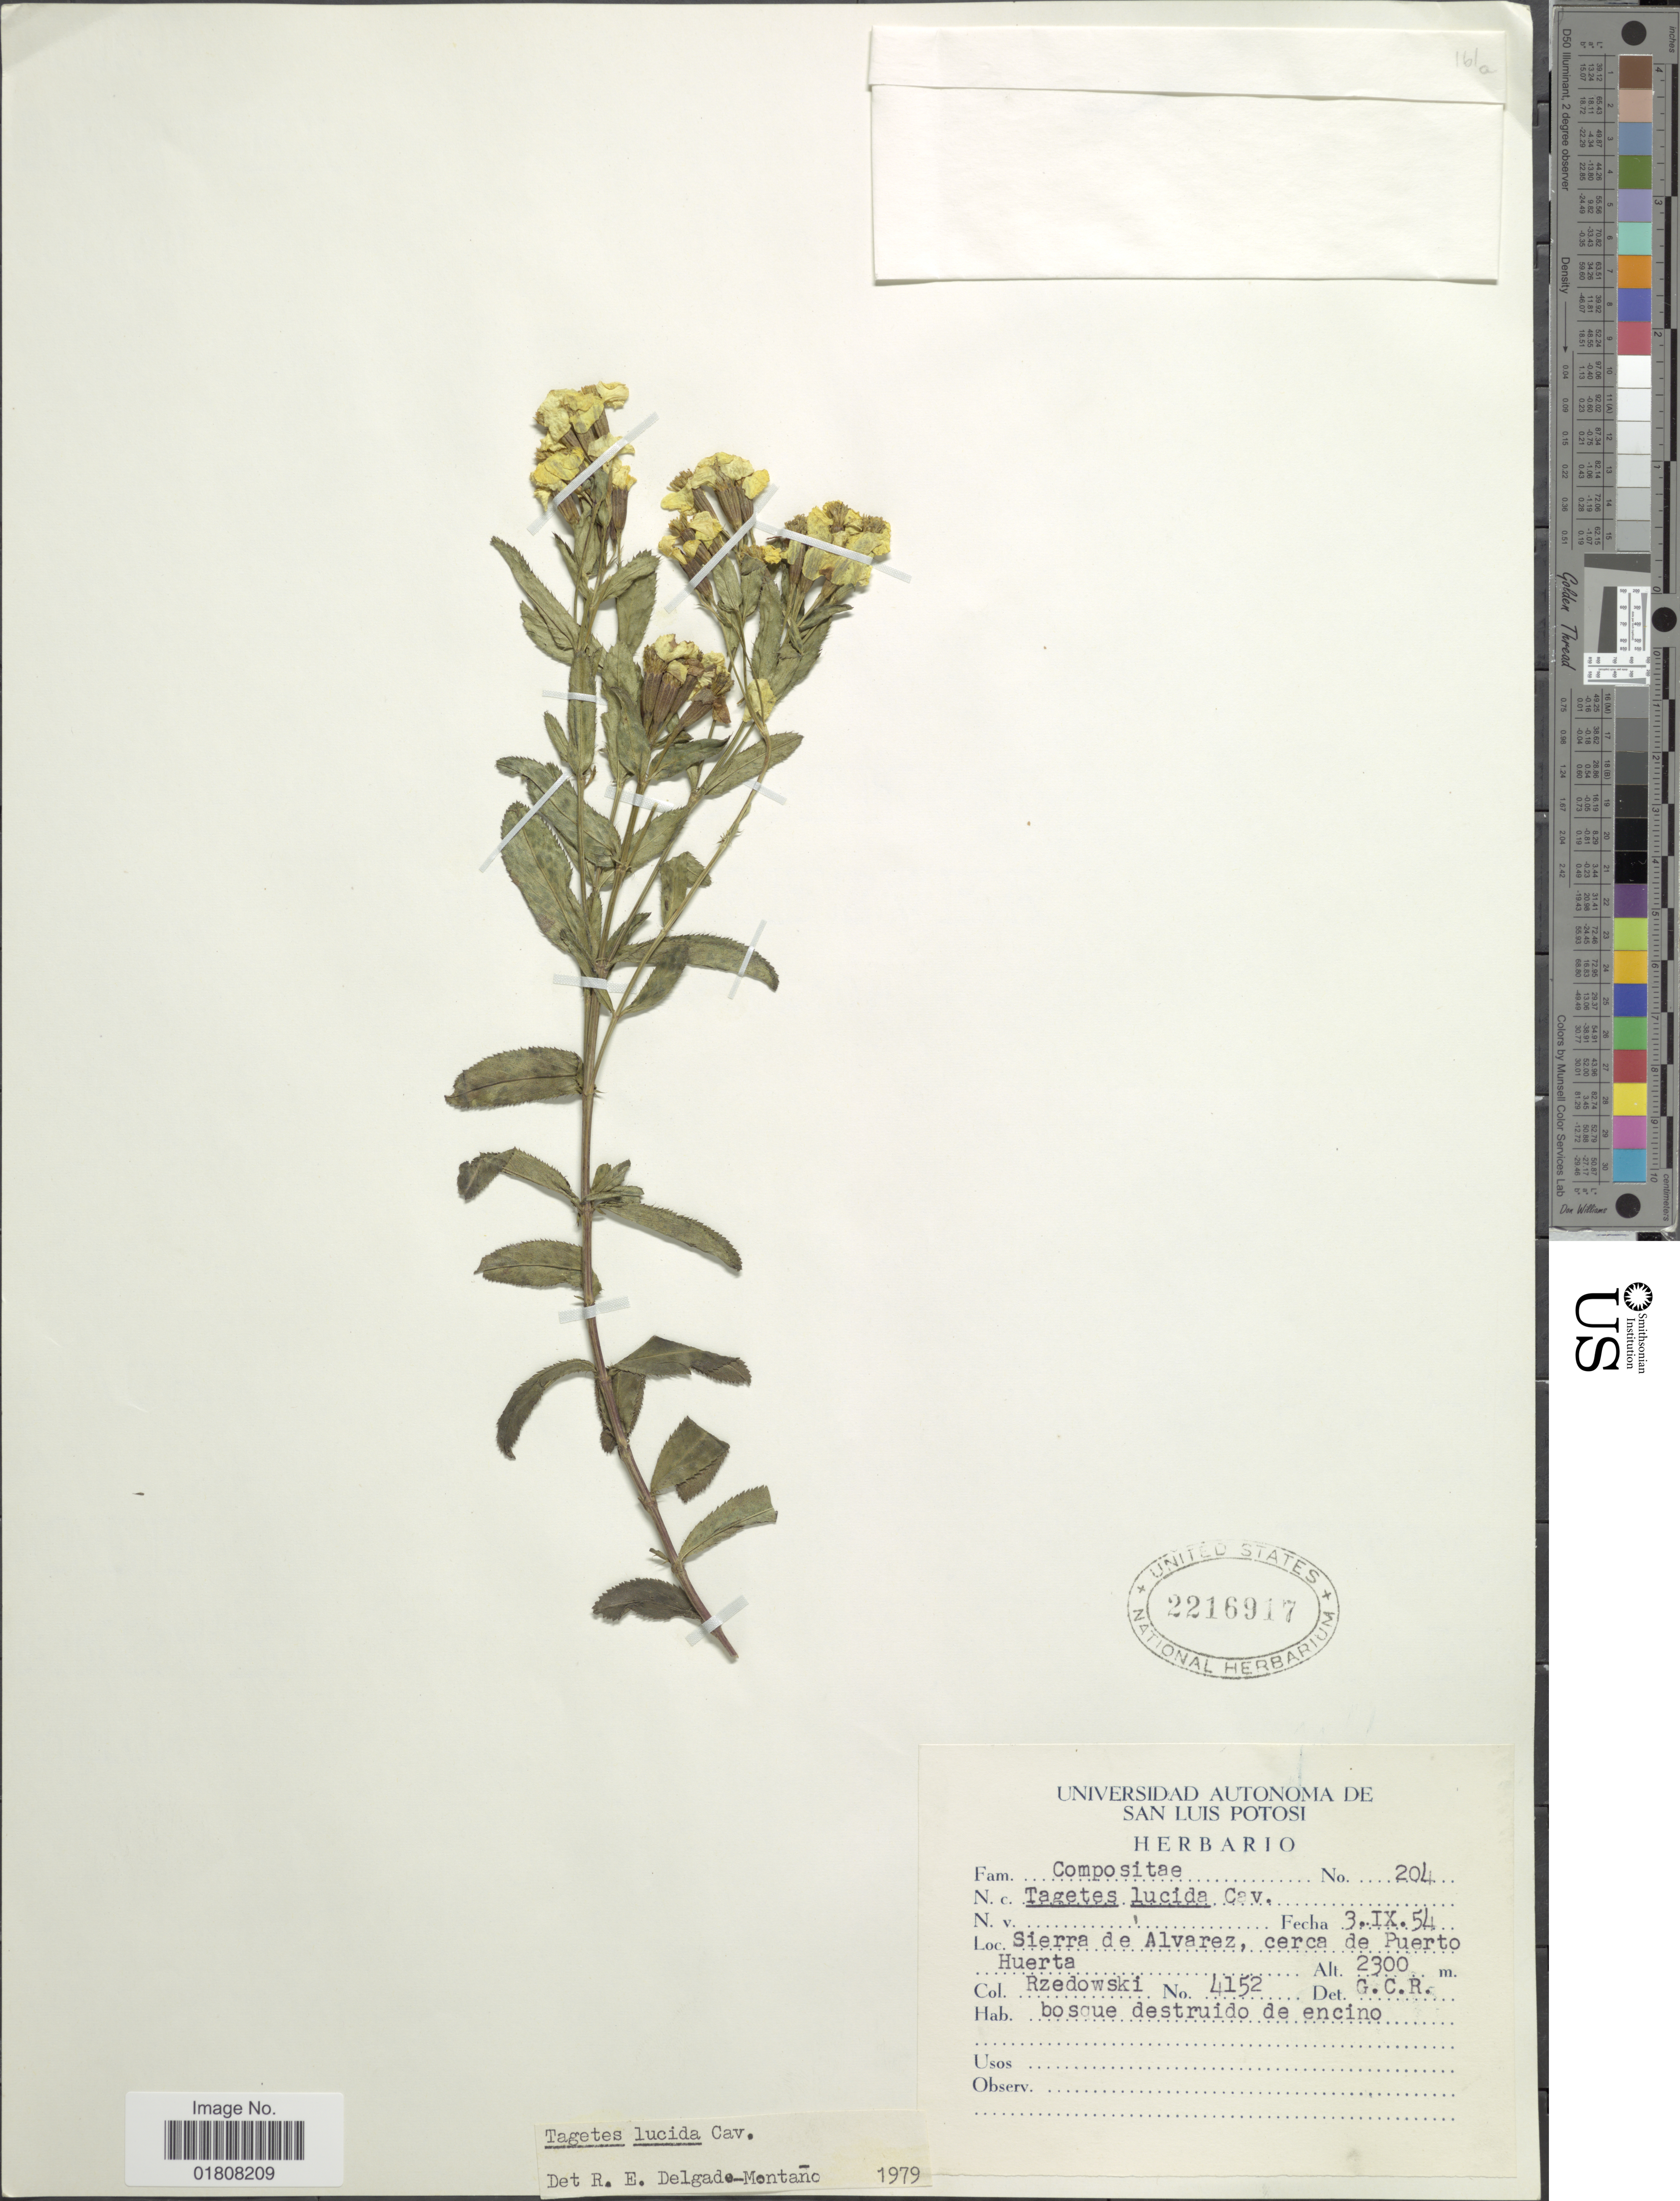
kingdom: Plantae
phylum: Tracheophyta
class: Magnoliopsida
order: Asterales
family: Asteraceae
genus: Tagetes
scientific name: Tagetes lucida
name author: Cav.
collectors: Rzedowski, --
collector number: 4152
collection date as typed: Transcribed d/m/y: 3/9/54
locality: Sierrade Alvarez, cercade Puerto Huerta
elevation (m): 2300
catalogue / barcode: US 2216917